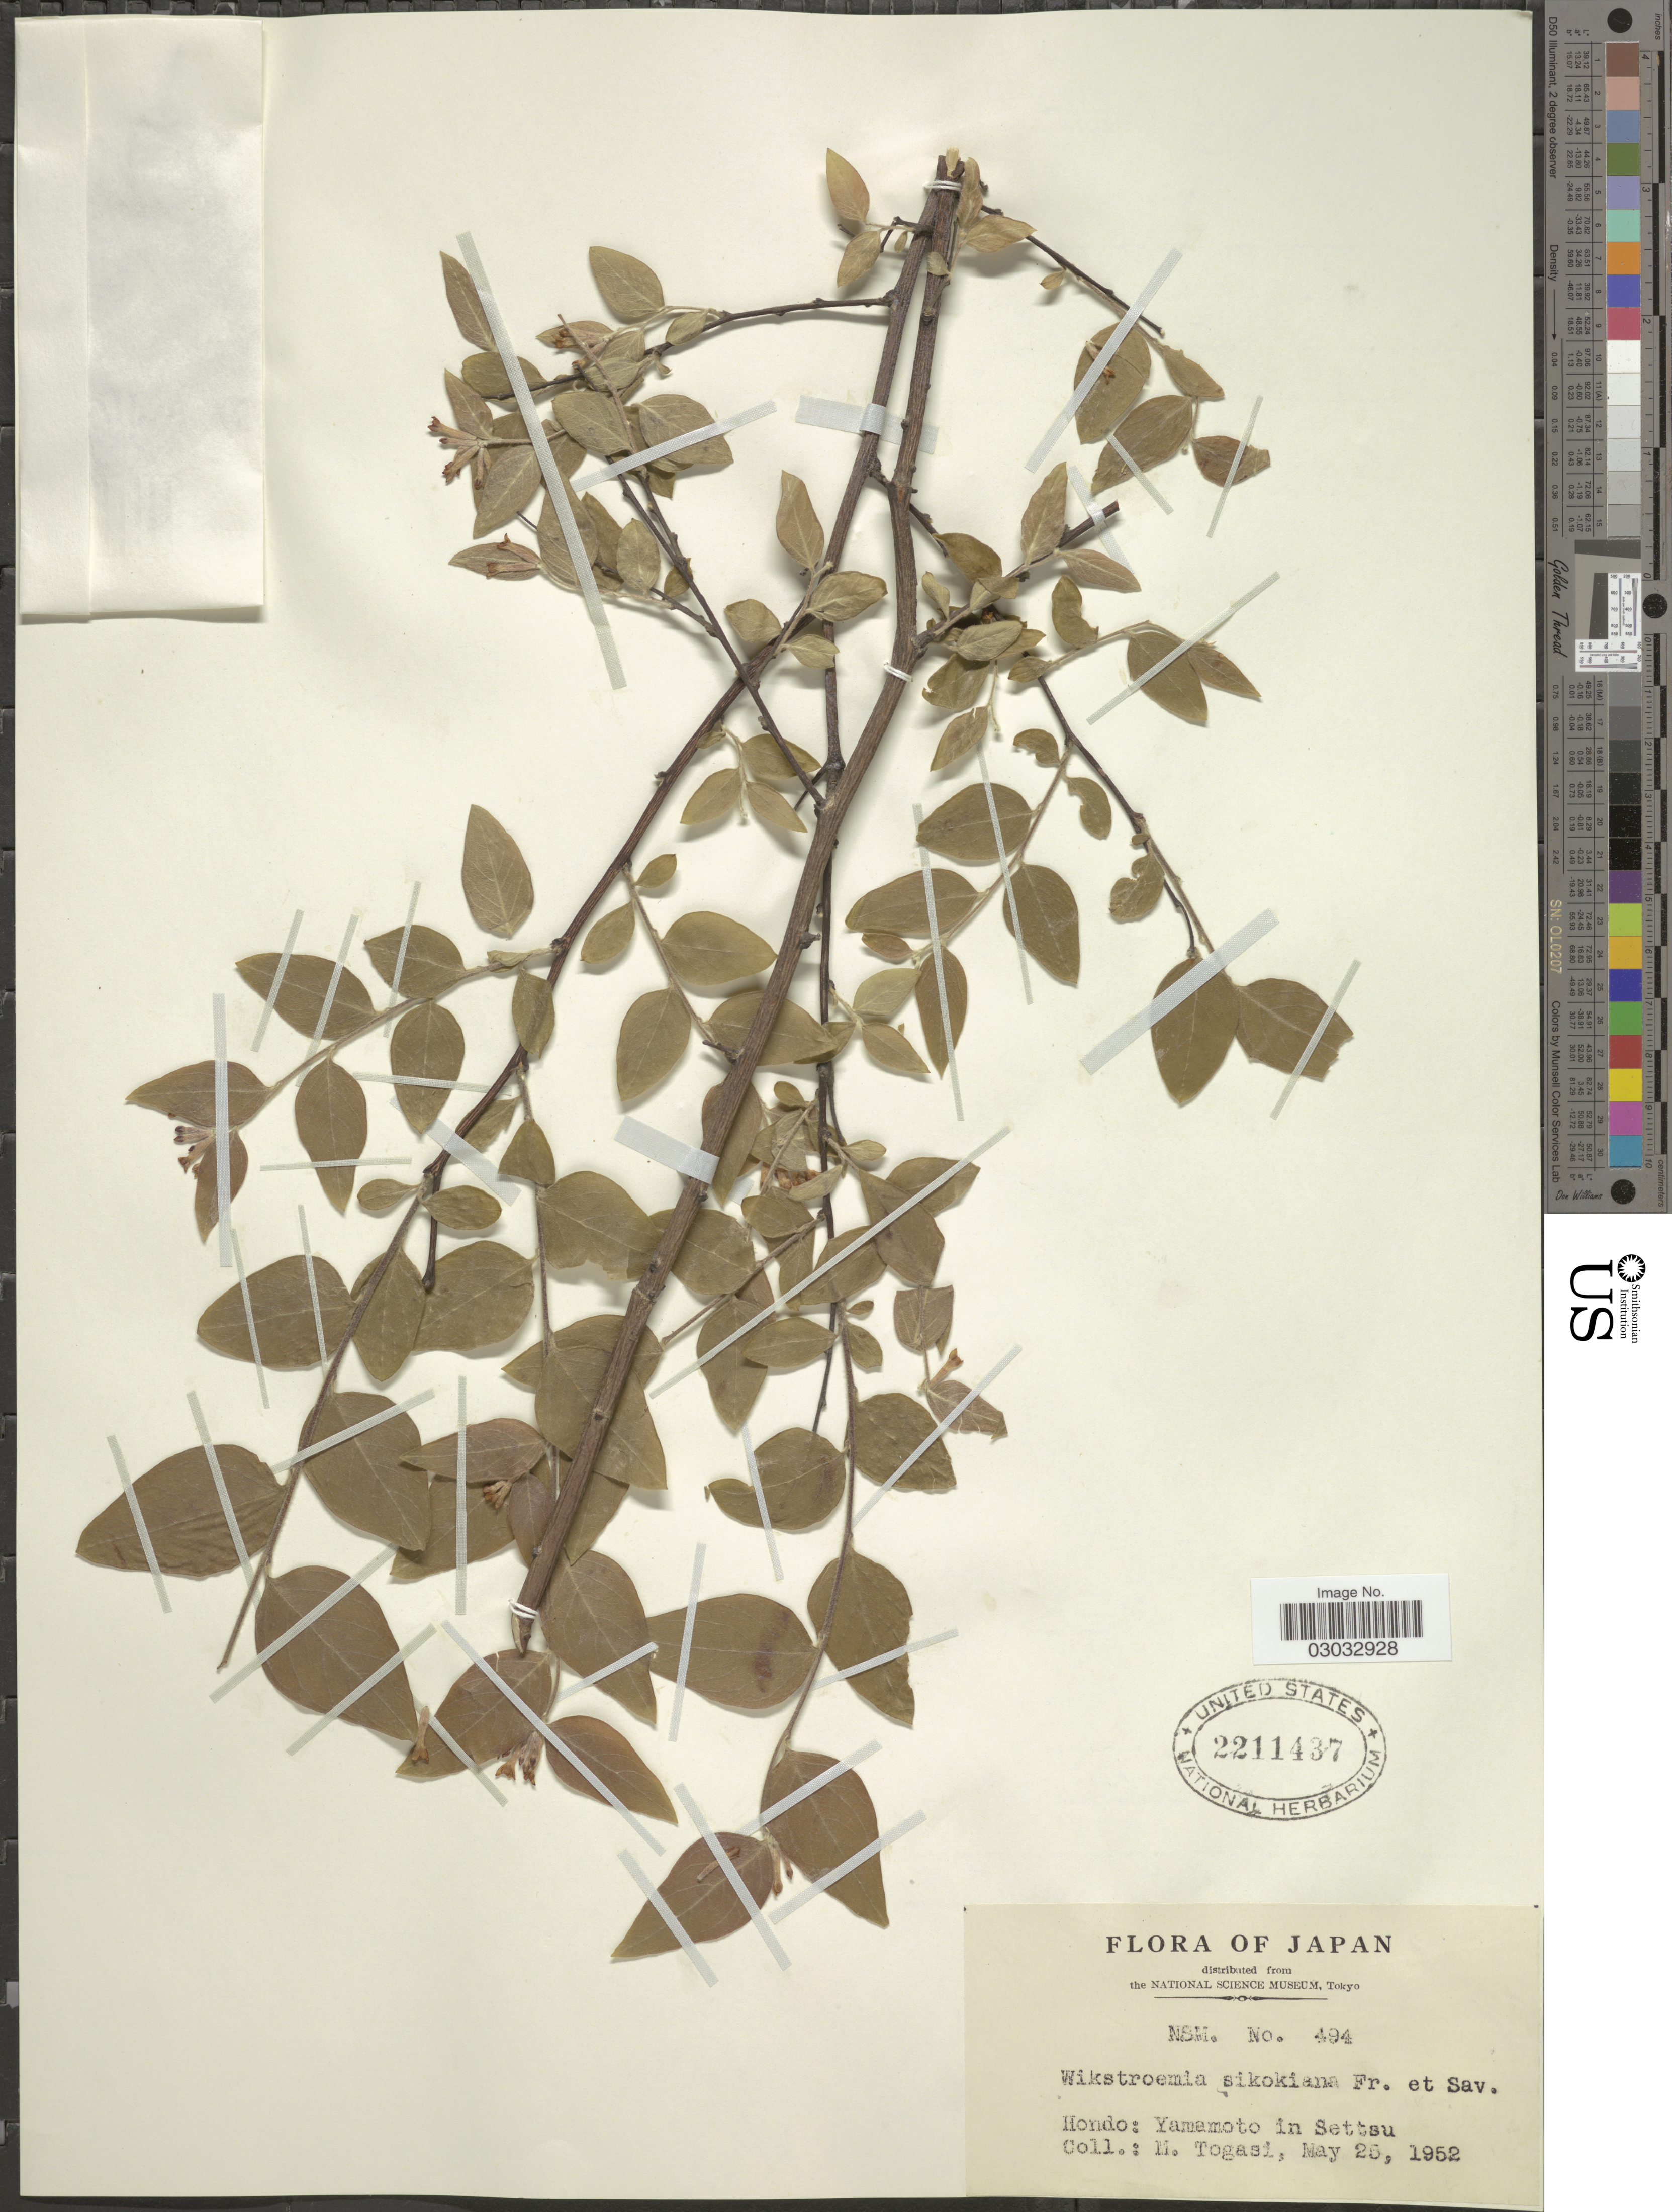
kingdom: Plantae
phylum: Tracheophyta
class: Magnoliopsida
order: Malvales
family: Thymelaeaceae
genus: Wikstroemia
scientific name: Wikstroemia sikokiana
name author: Franch. & Sav.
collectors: M. Togasi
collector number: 494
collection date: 1952-05-25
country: Japan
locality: Hondo: Yamamoto in Settsu.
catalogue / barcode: US 2211437